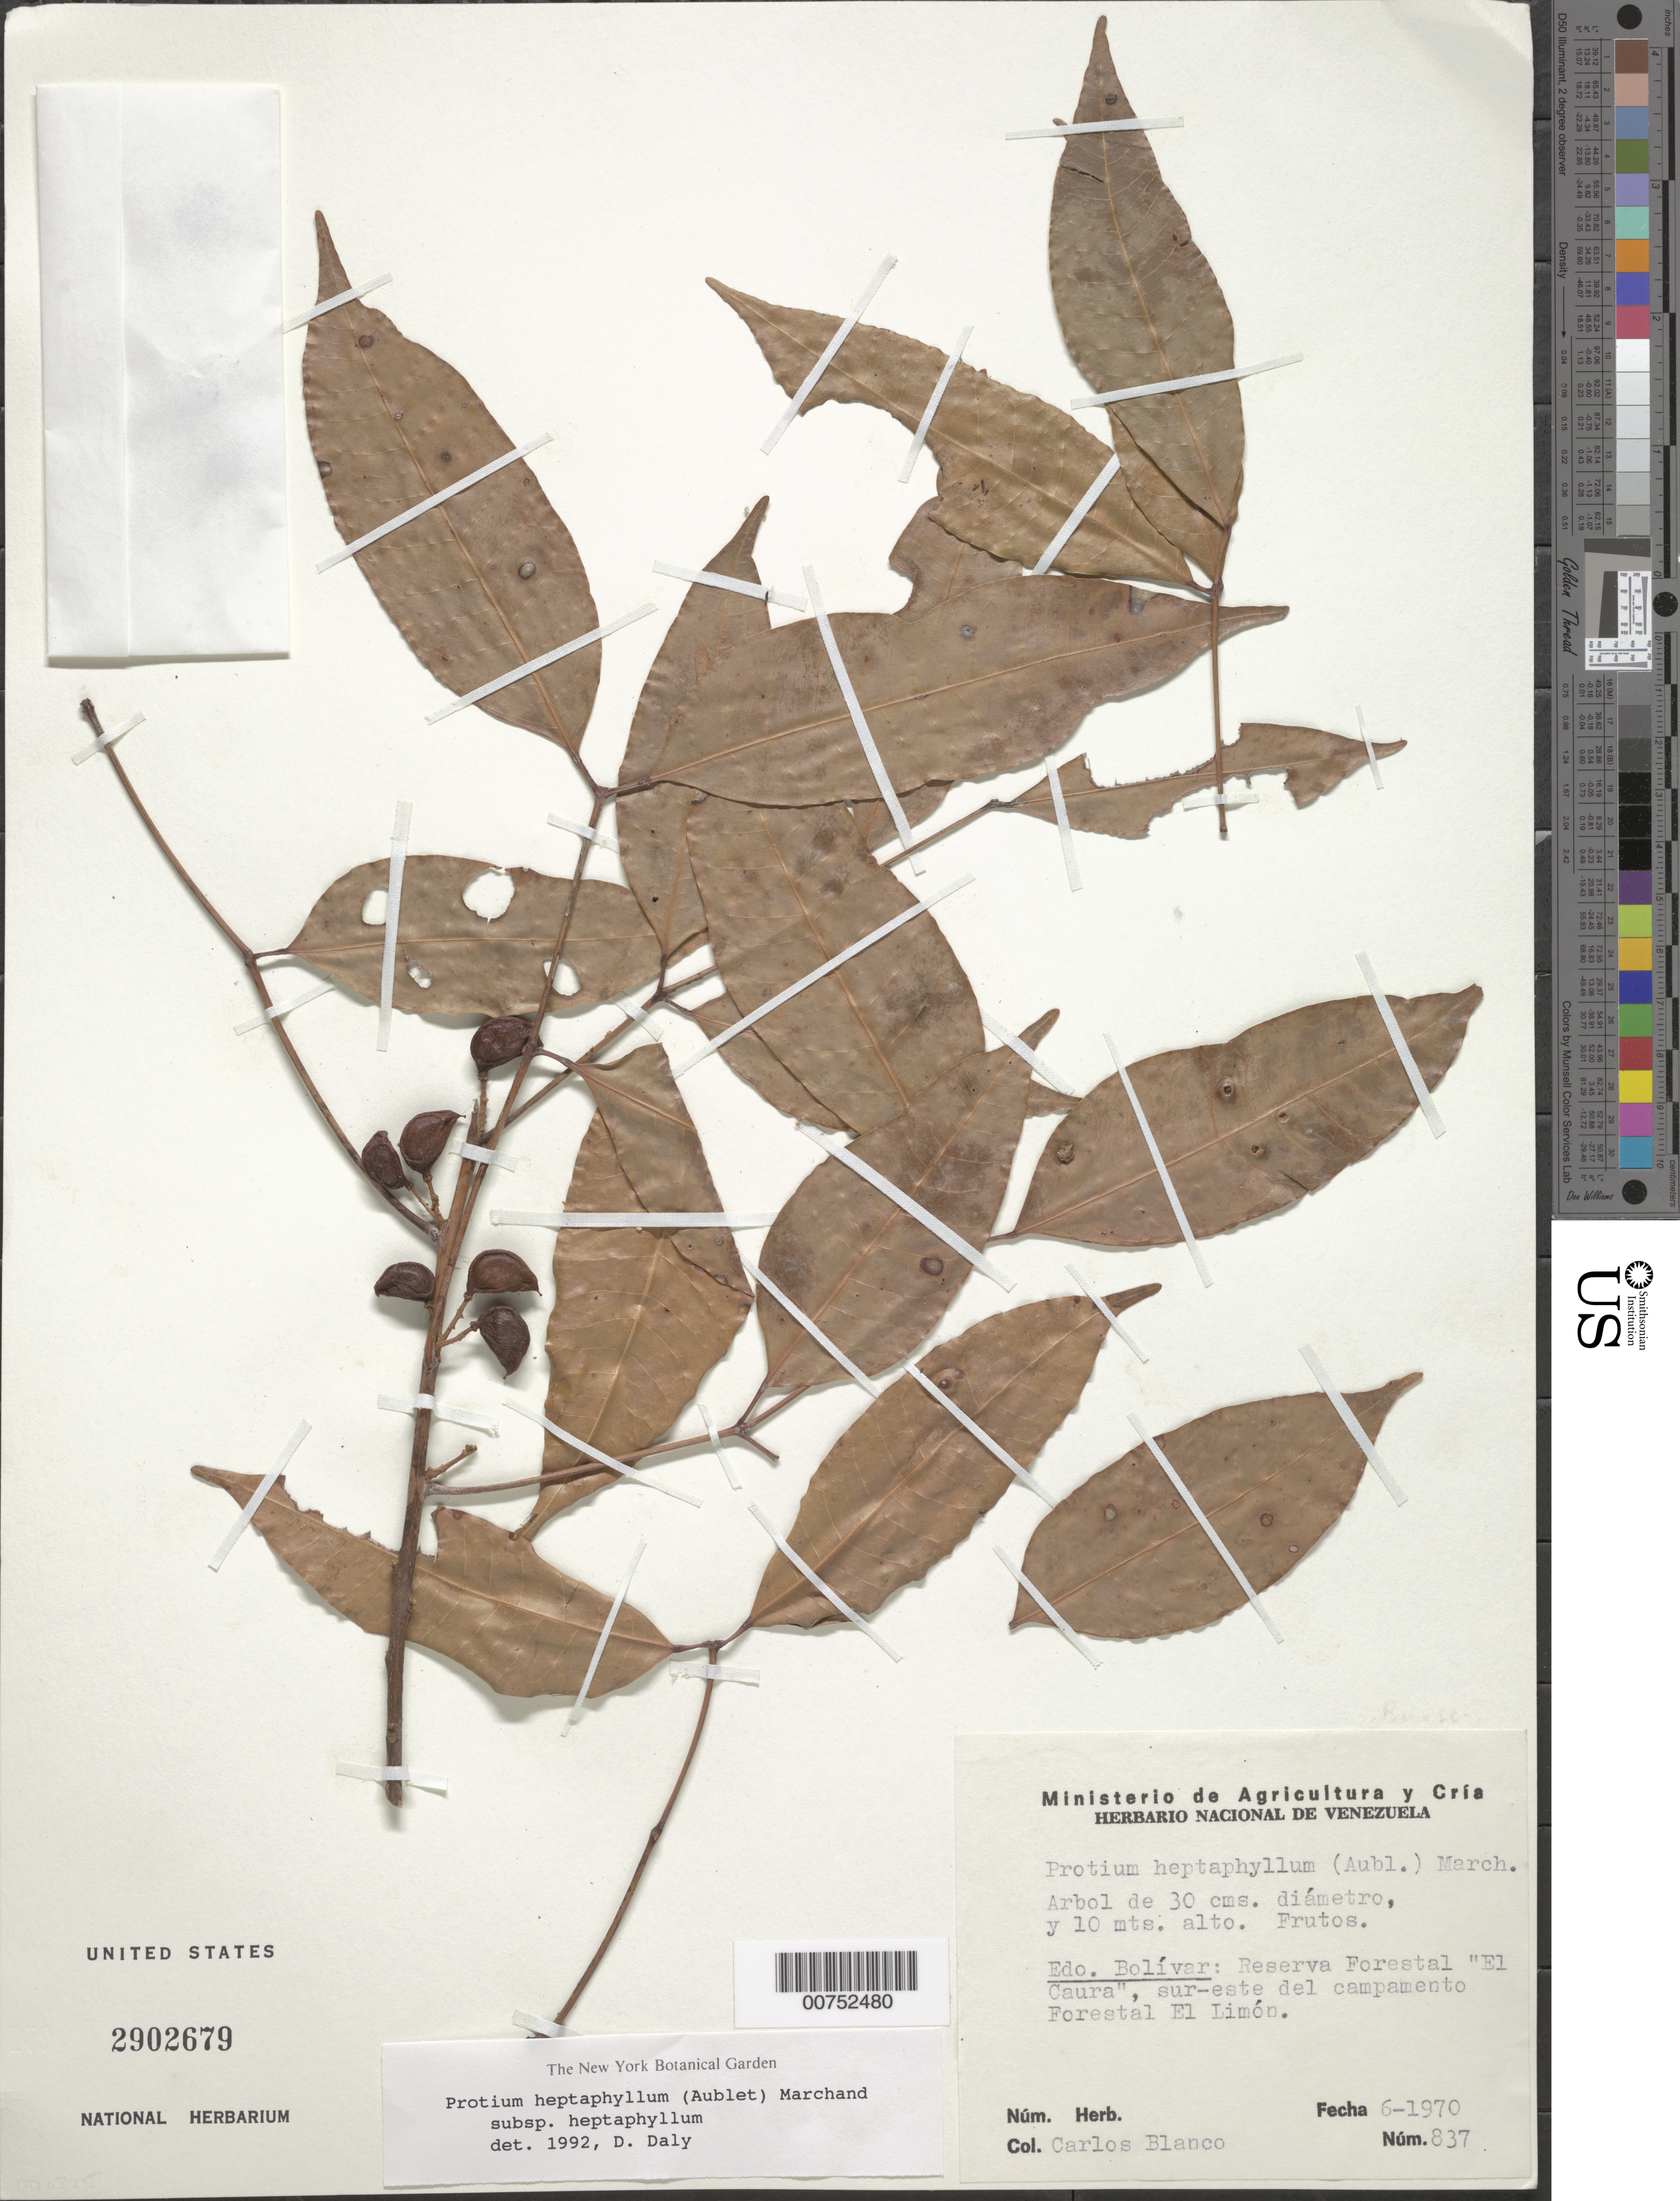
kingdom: Plantae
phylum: Tracheophyta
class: Magnoliopsida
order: Sapindales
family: Burseraceae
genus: Protium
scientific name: Protium heptaphyllum subsp. heptaphyllum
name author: (Aubl.) Marchand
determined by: Daly, D. C.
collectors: C. A. Blanco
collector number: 837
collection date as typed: Jun-70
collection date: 1970-06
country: Venezuela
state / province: Bolívar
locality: Reserva Forestal "El Caura", SE del campamento Forestal El Limon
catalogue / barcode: US 2902679